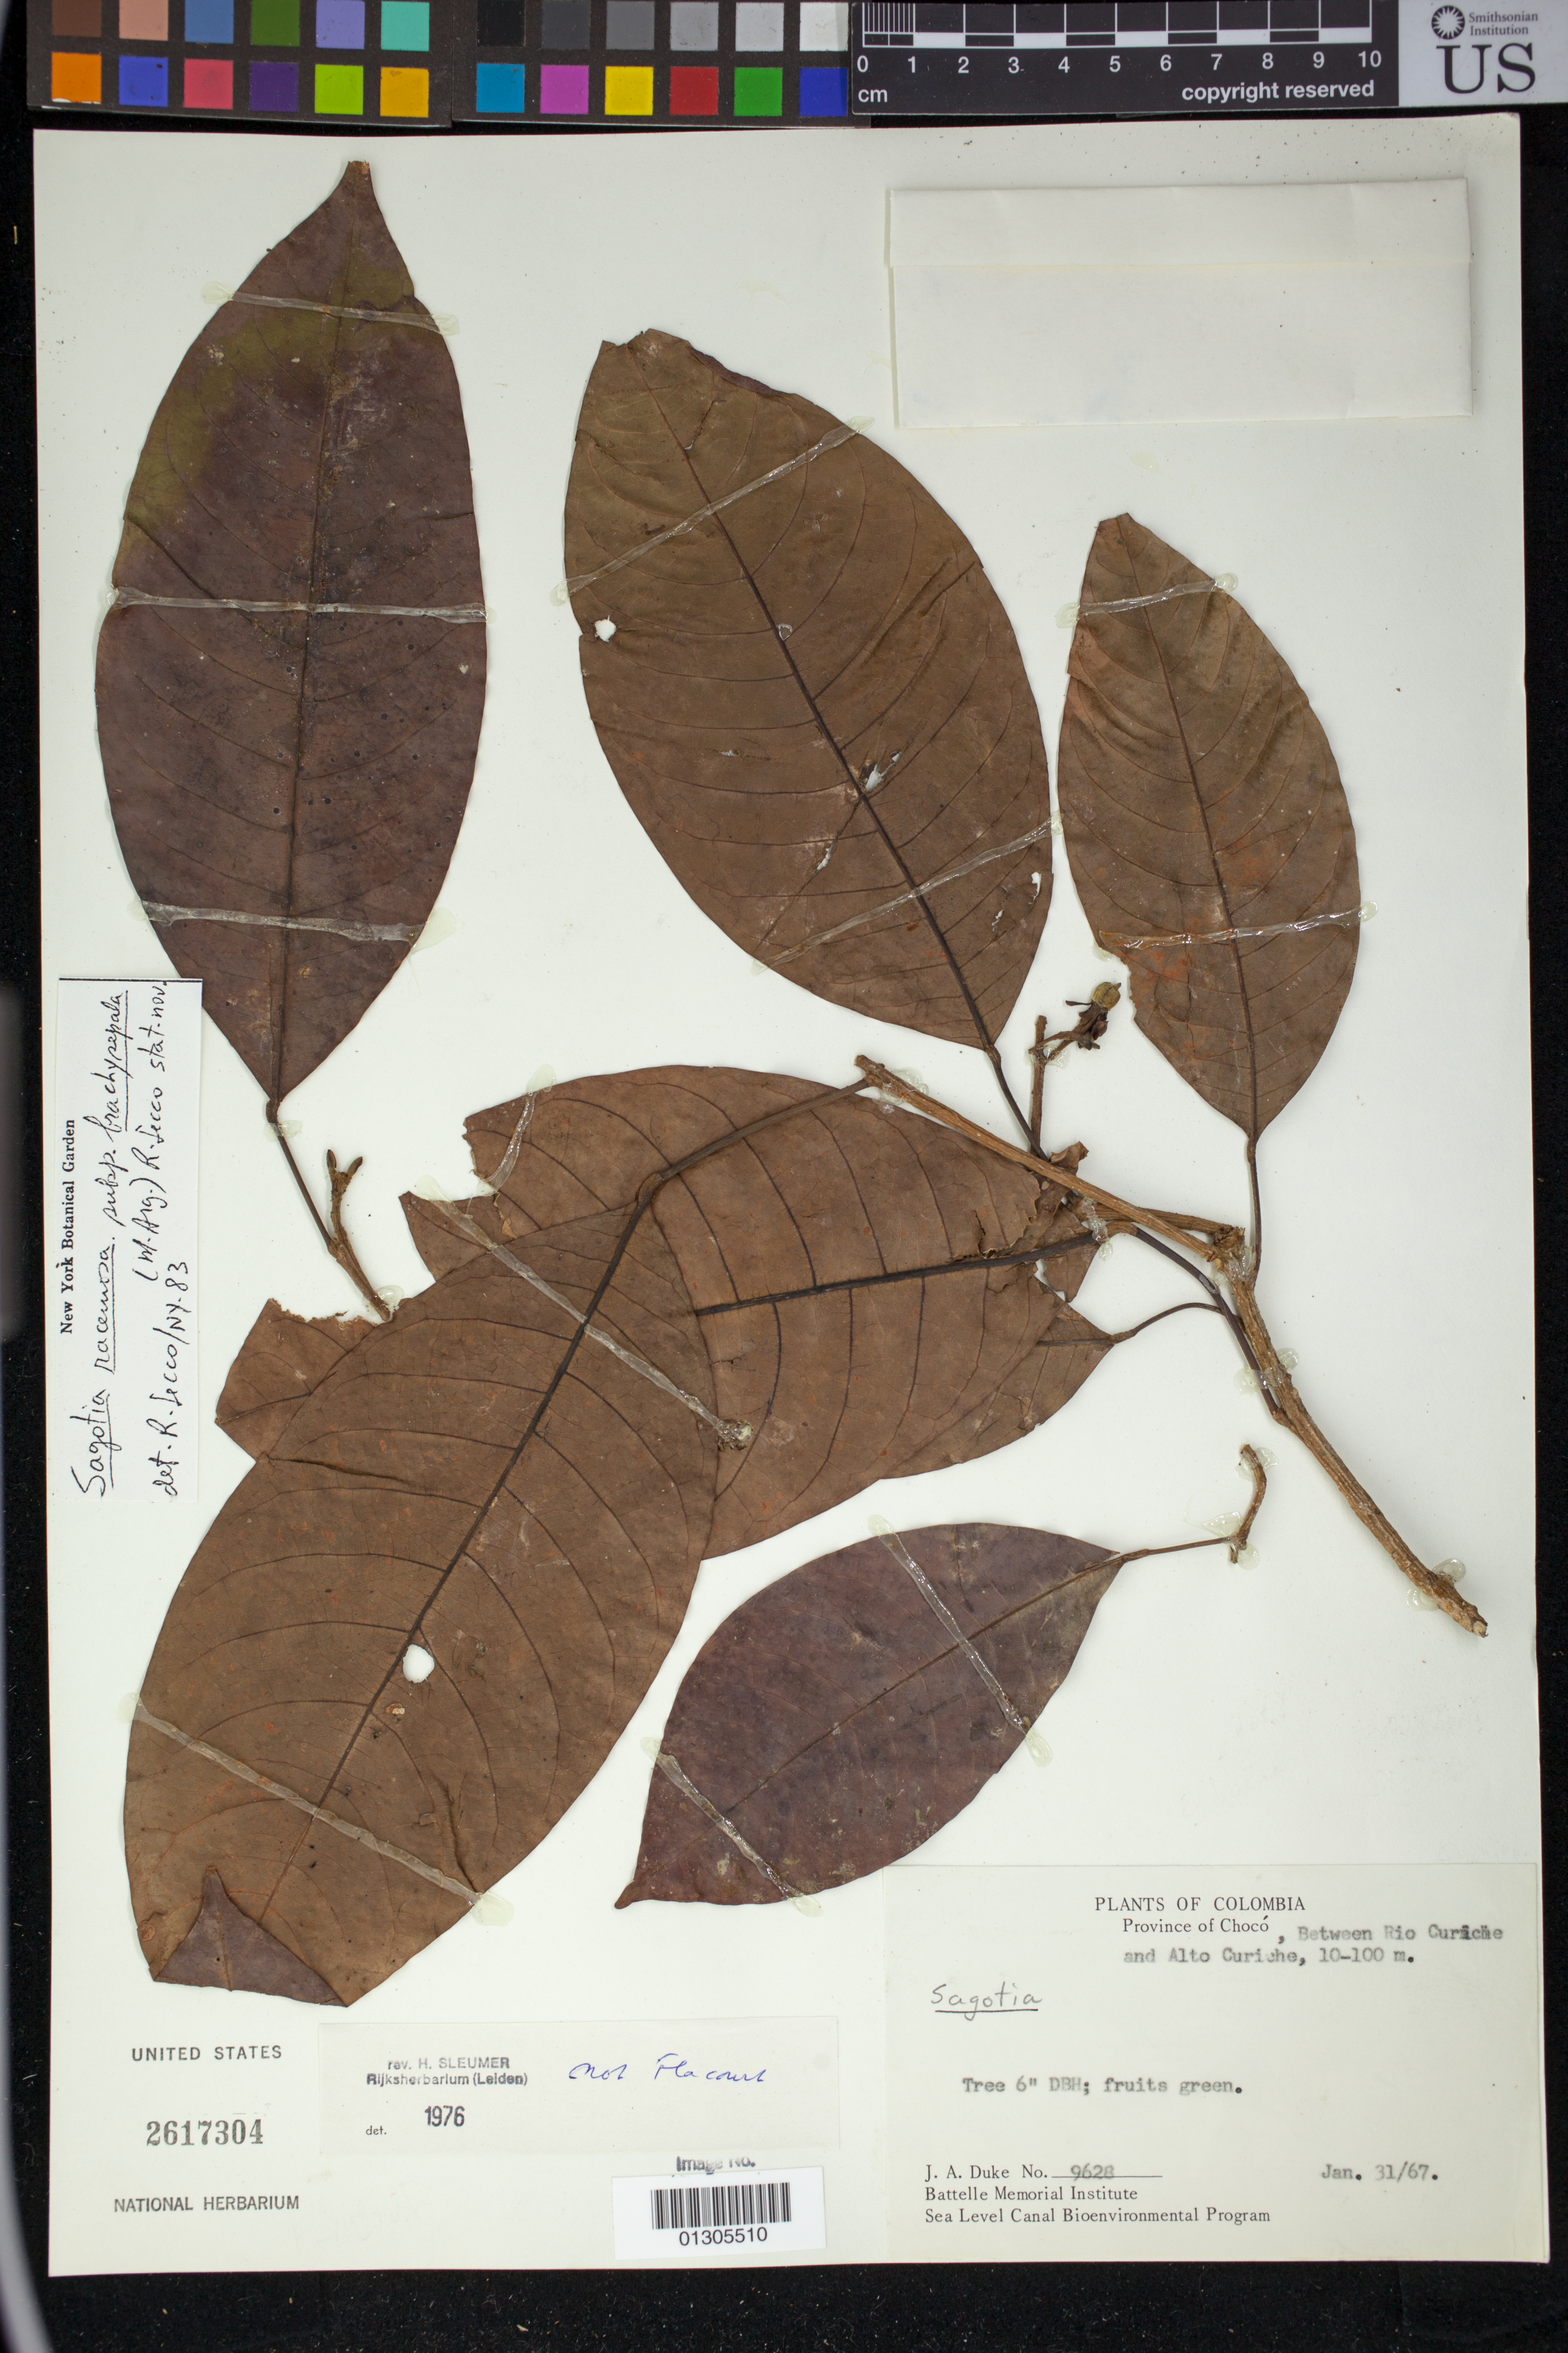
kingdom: Plantae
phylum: Tracheophyta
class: Magnoliopsida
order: Malpighiales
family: Euphorbiaceae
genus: Sagotia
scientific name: Sagotia racemosa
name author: Baill.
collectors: J. A. Duke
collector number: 9628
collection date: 1967-01-31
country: Colombia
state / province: Chocó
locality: Between Rio Curiche and Alto Curiche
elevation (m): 10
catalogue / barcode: US 2617304